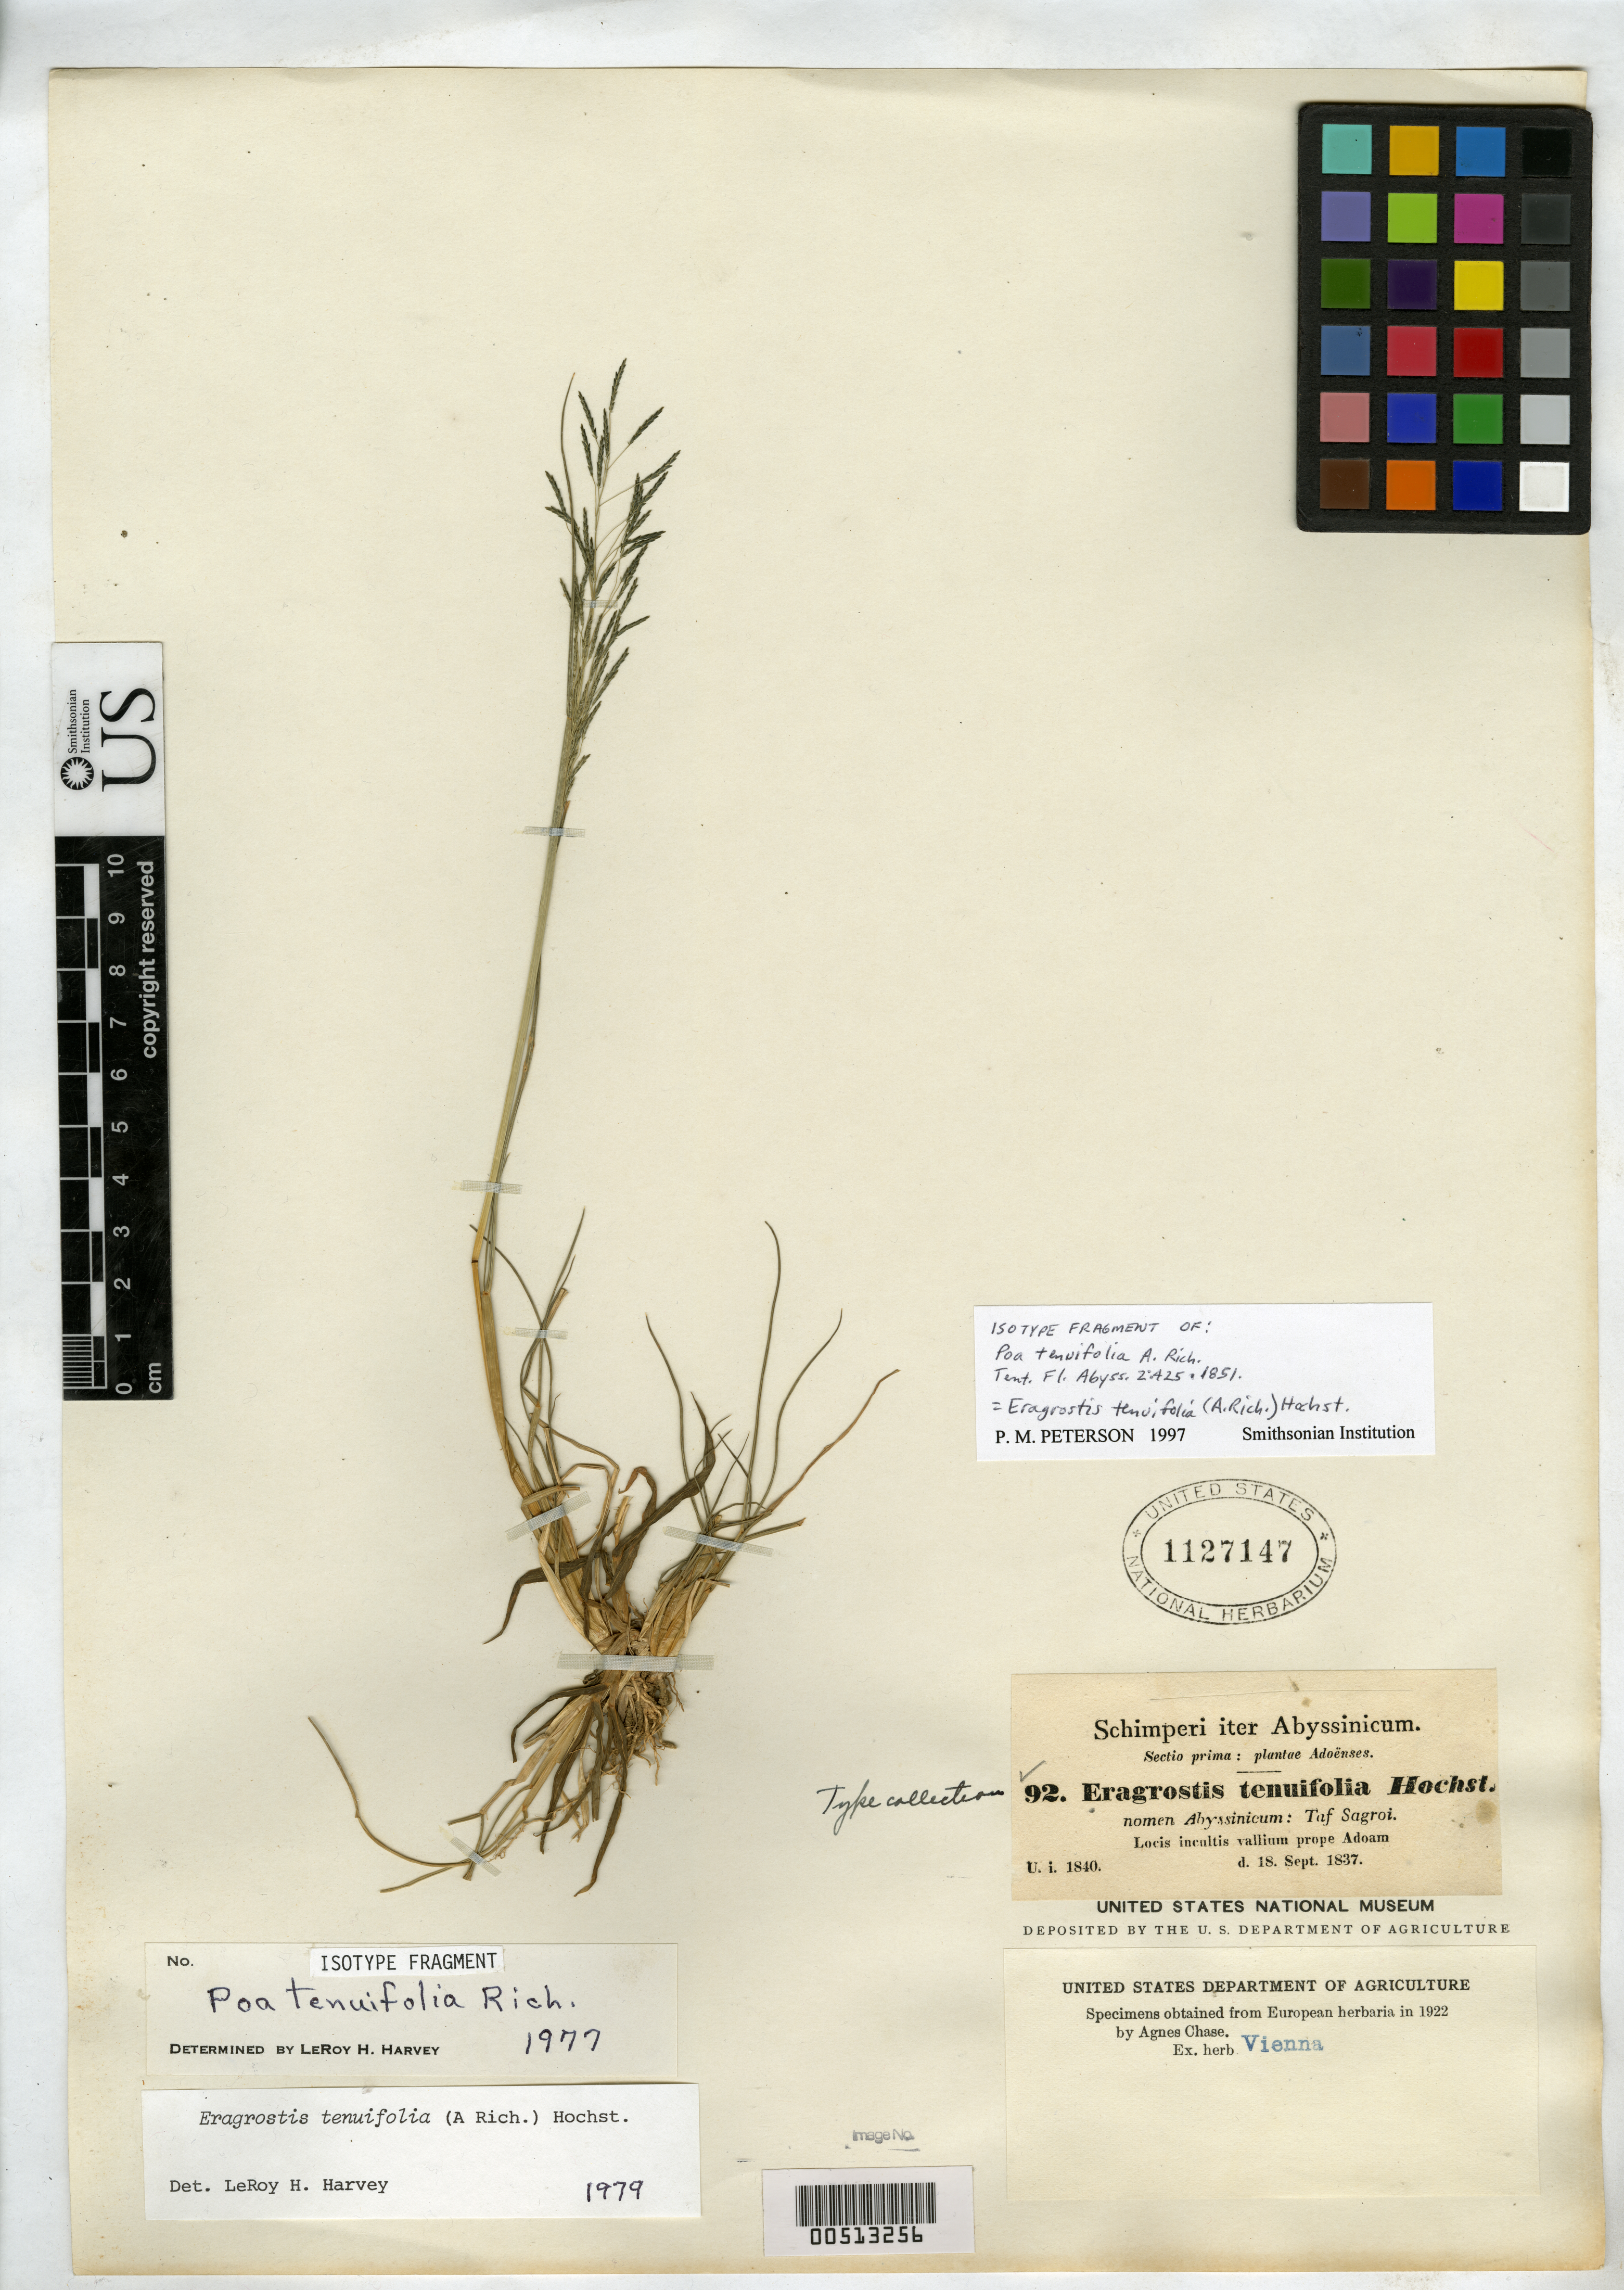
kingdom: Plantae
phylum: Tracheophyta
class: Liliopsida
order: Poales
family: Poaceae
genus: Poa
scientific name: Poa tenuifolia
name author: A. Rich.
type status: Type Fragment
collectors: G. W. Schimper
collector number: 92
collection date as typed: Jan 1840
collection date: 1840-01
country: Ethiopia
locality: Locis incultis vallium prope Adoam [uncultivated places, valleys near Adoa (Adwa?)?].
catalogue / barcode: US 1127147